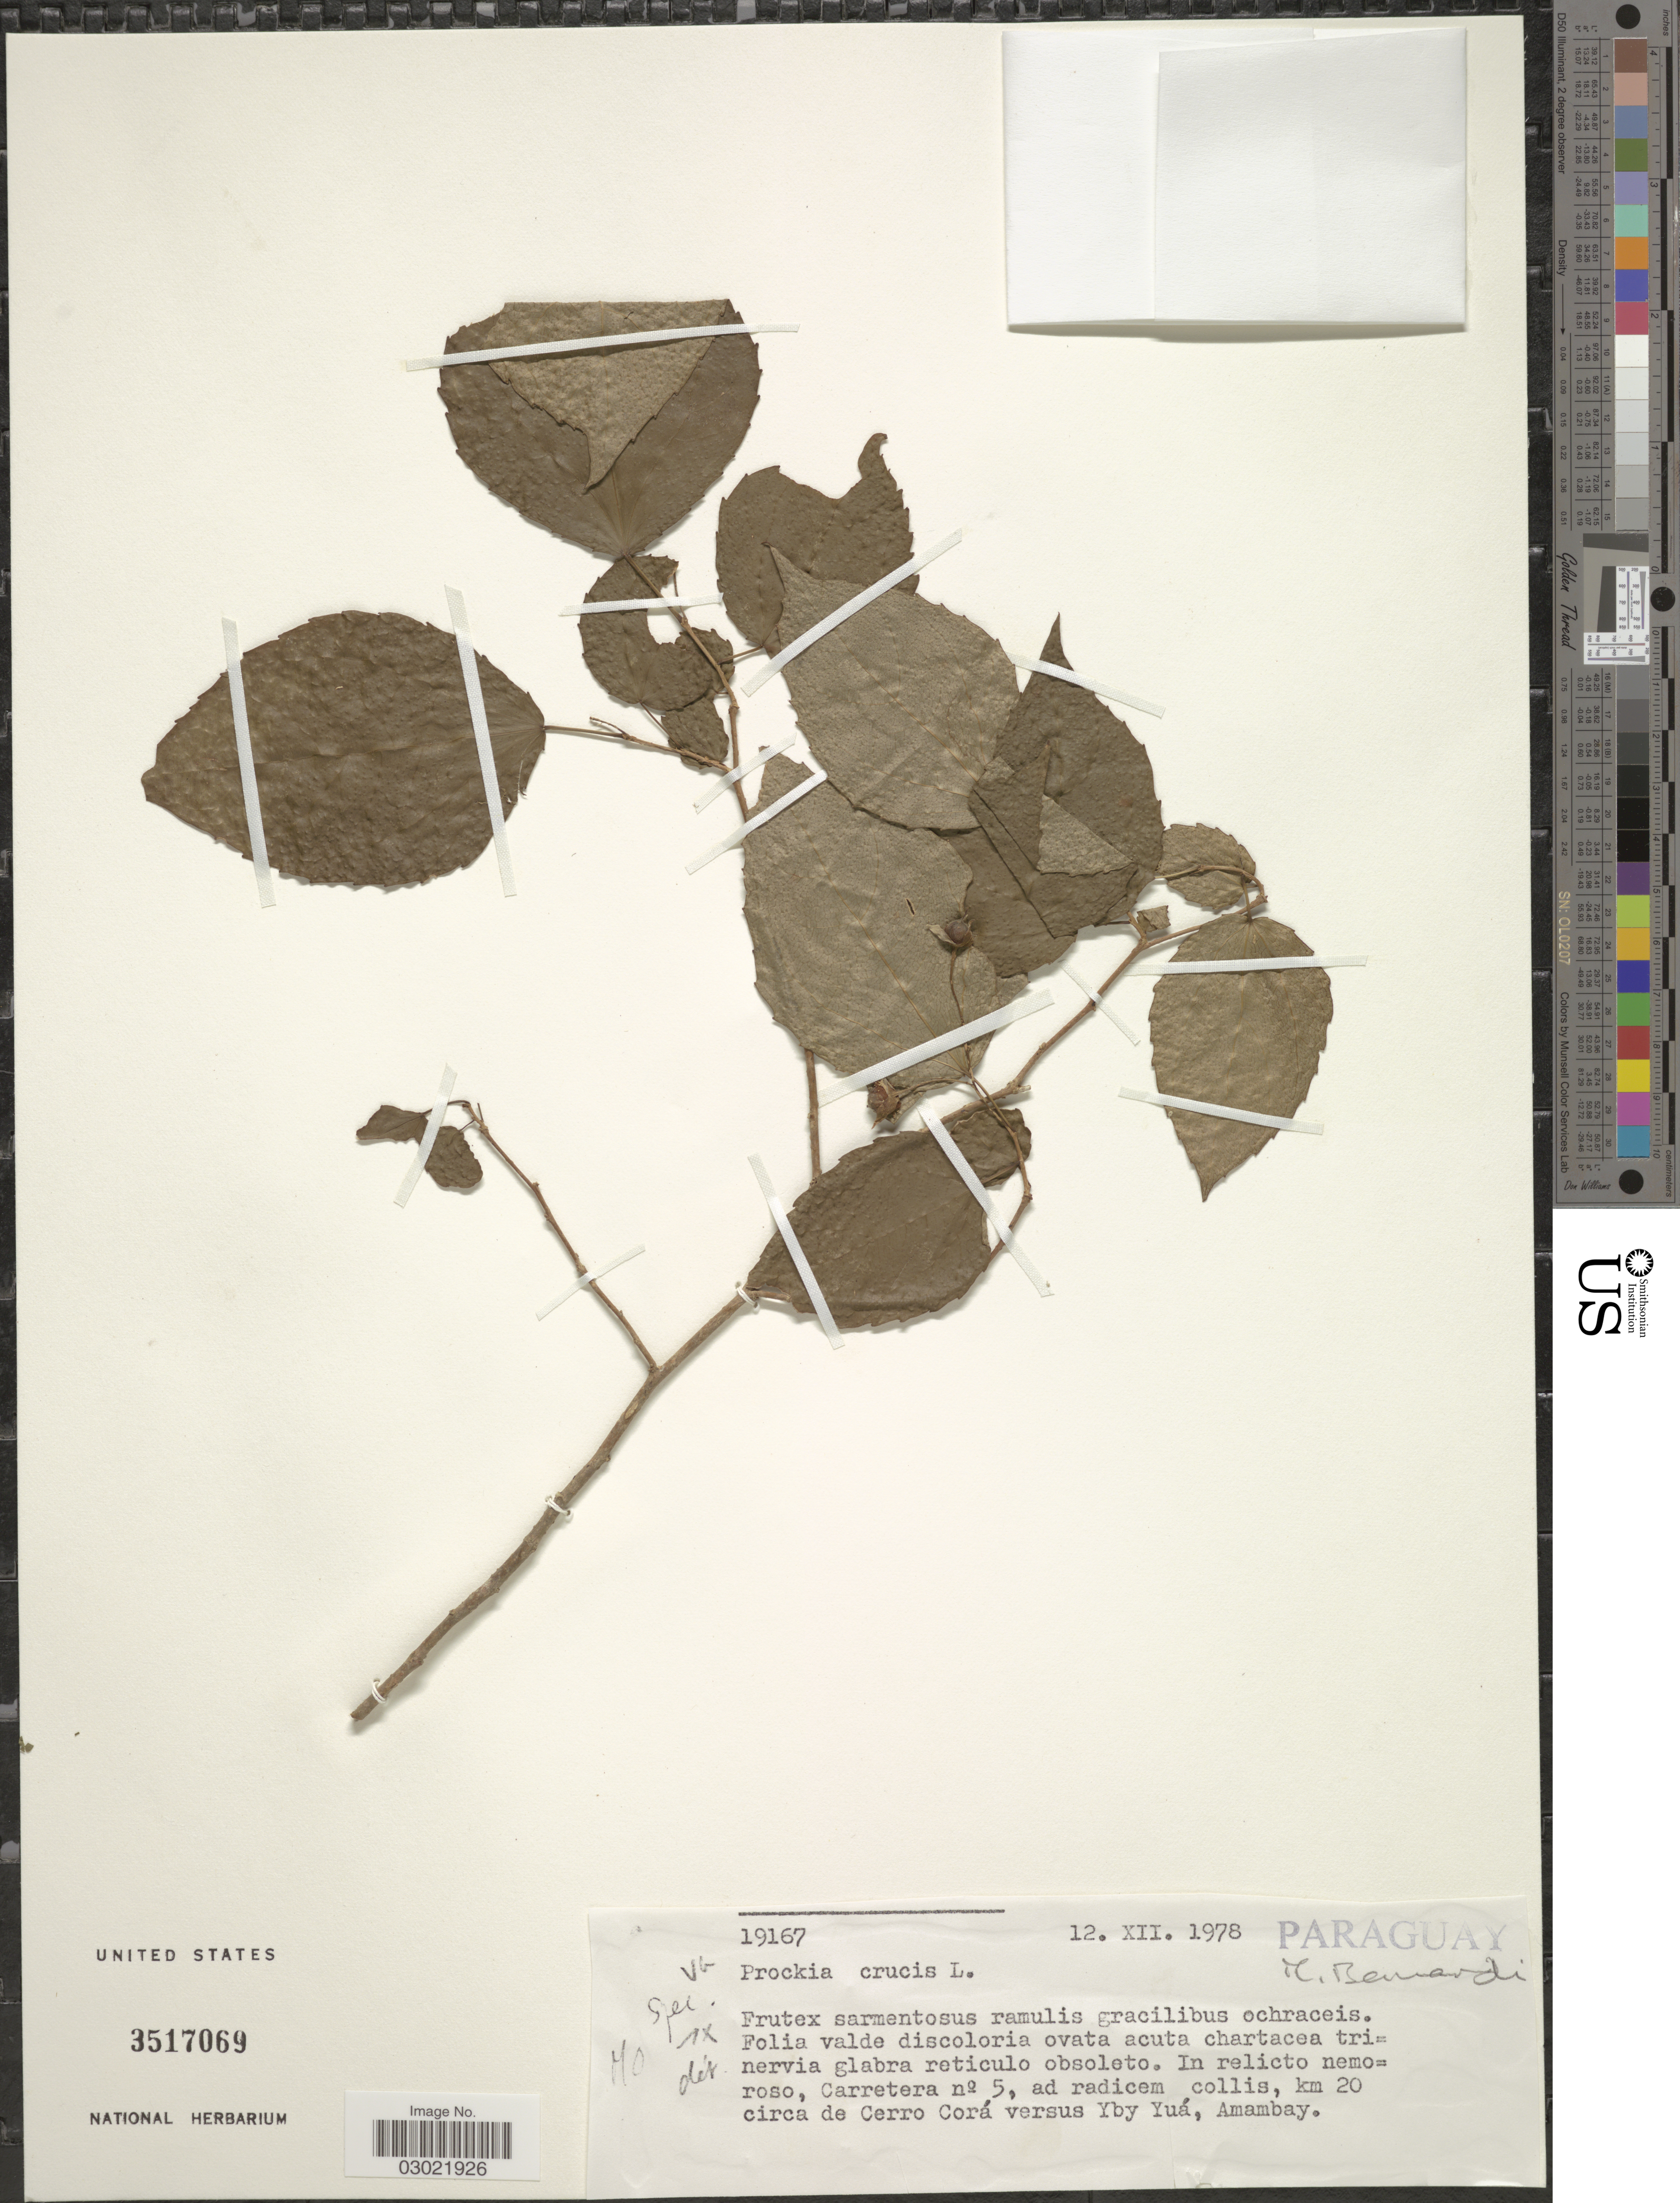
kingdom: Plantae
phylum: Tracheophyta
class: Magnoliopsida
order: Malpighiales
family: Salicaceae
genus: Prockia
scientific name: Prockia crucis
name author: P. Browne ex L.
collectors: M. Bernardi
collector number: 19167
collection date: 1978-12-12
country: Paraguay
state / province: Amambay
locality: In relicto nemoroso, Carretera nº 5, ad radicem collis, km 20 circa de Cerro Corá versus Yby Yuá.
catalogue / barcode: US 3517069